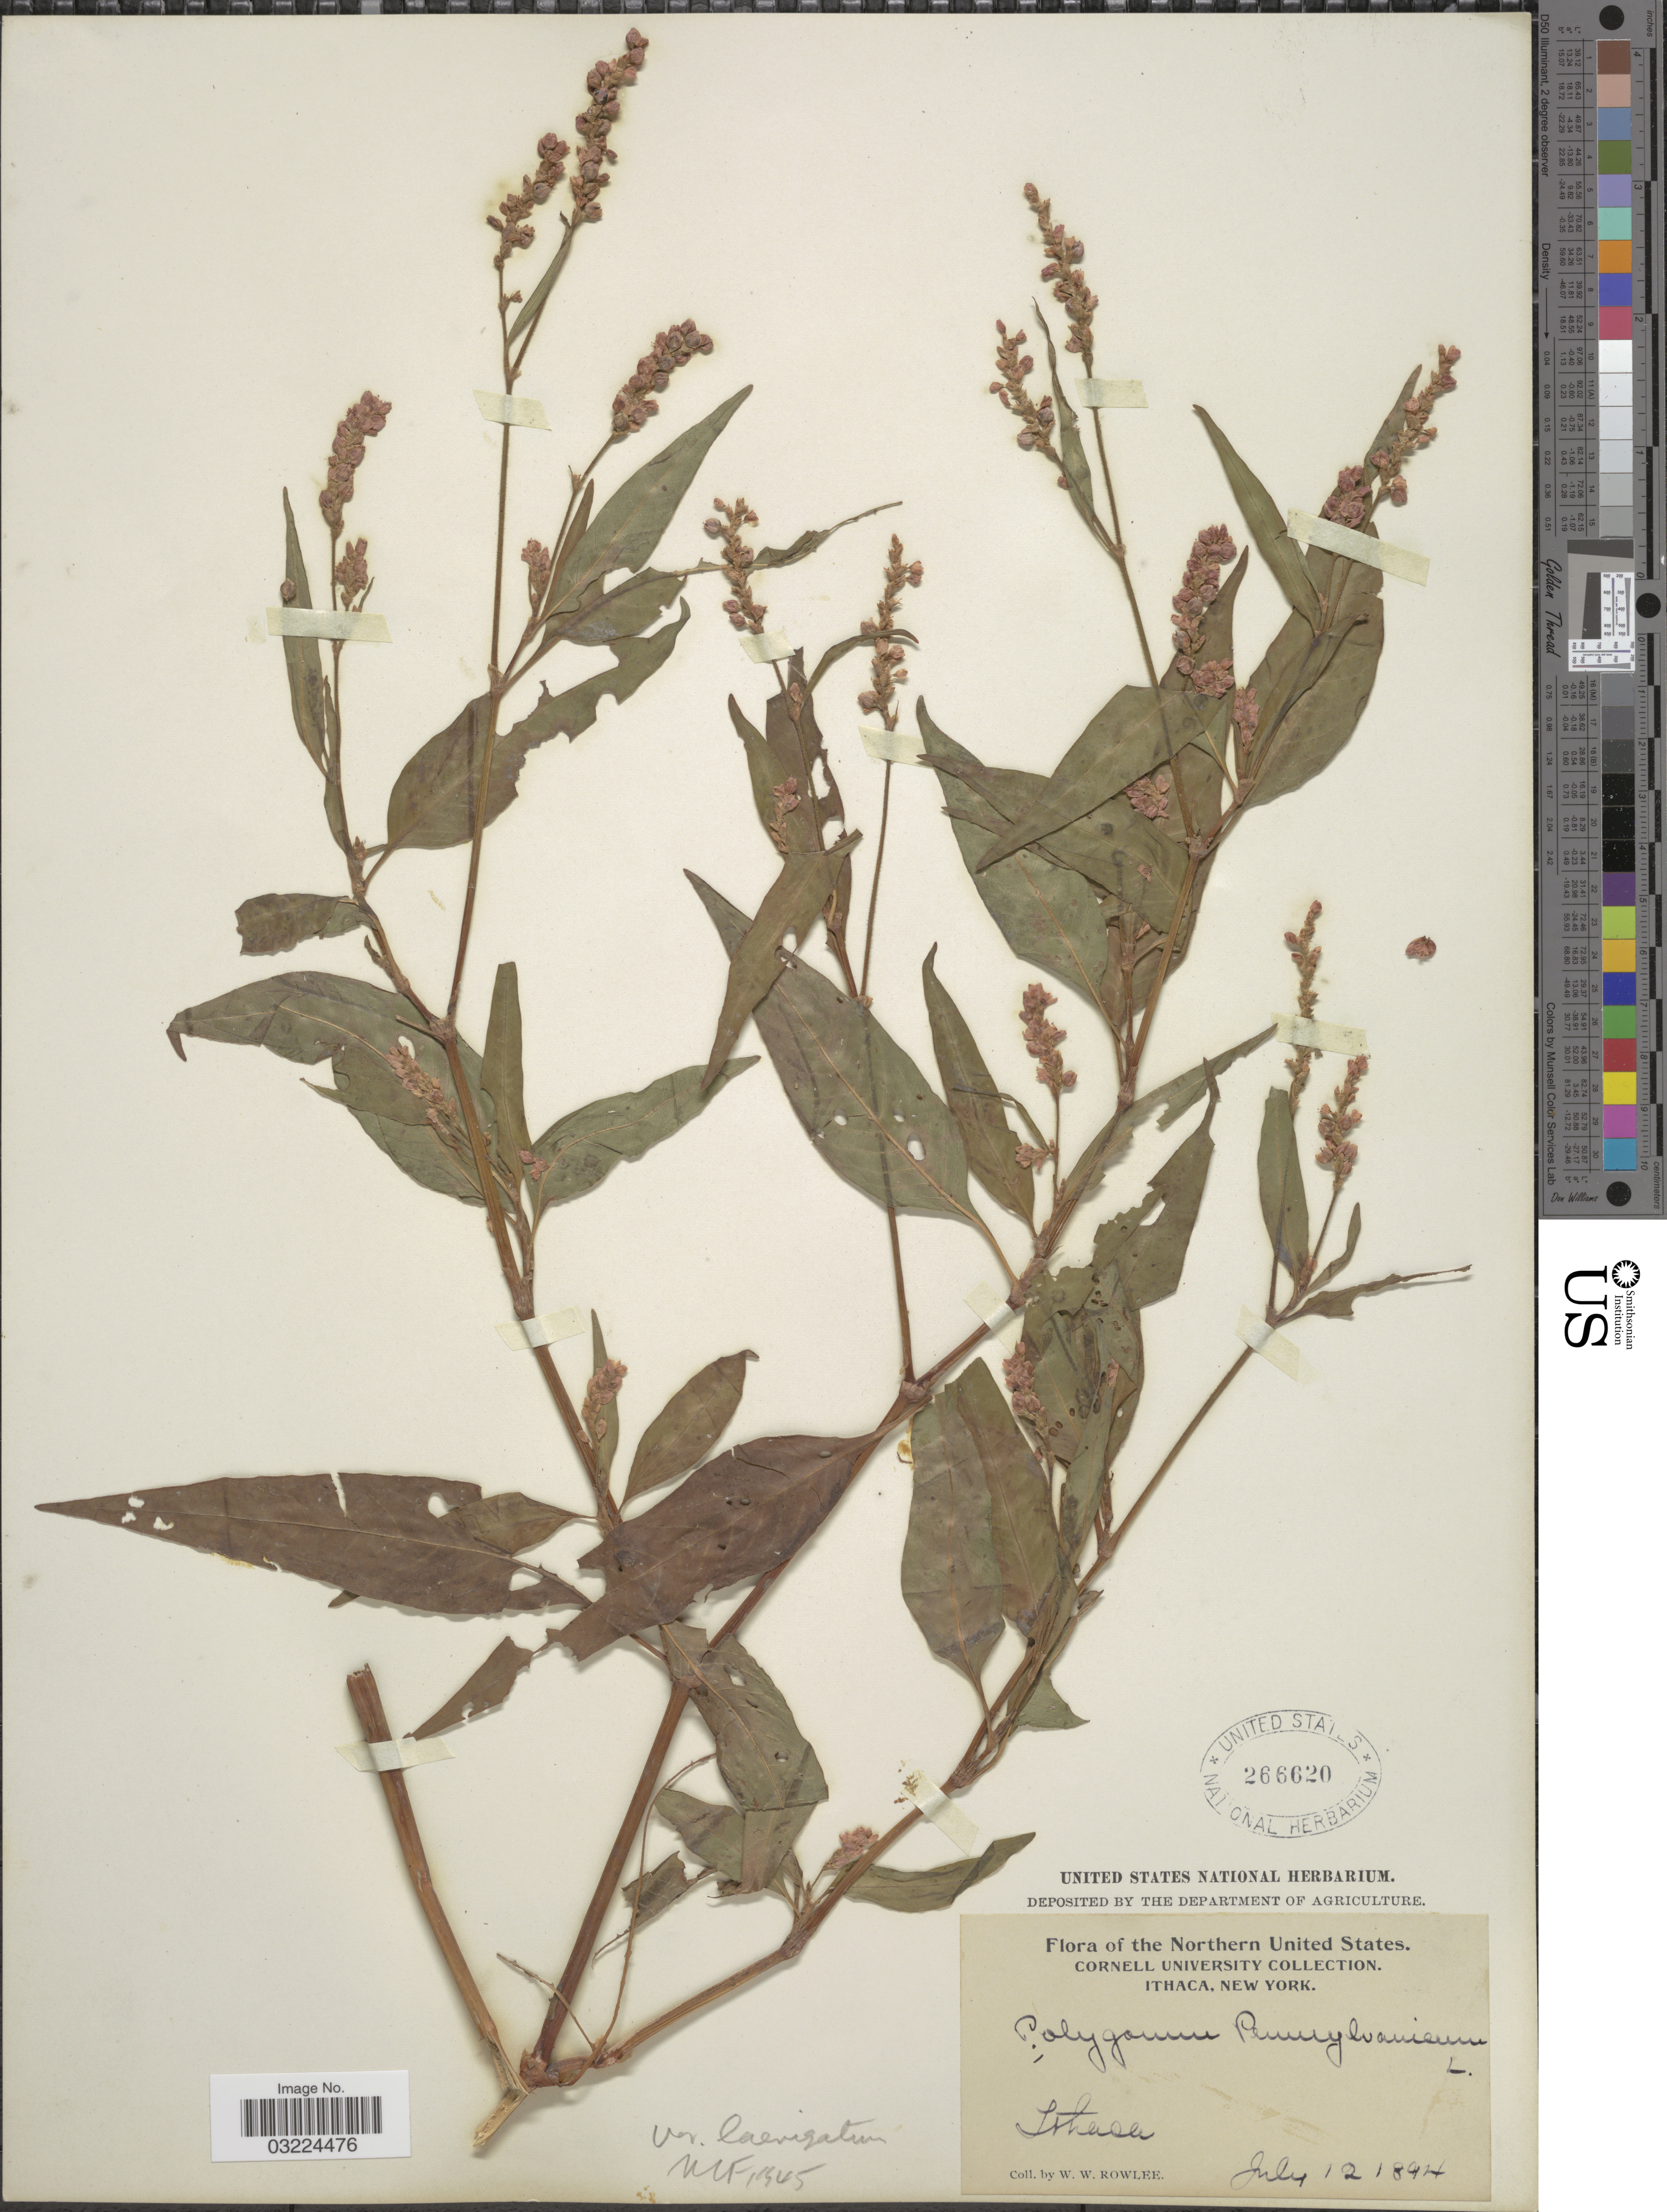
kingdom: Plantae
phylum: Tracheophyta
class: Magnoliopsida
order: Caryophyllales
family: Polygonaceae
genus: Persicaria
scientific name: Persicaria pensylvanica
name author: (L.) M. Gómez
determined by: Atha, D. E.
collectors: W. W. Rowlee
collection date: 1894-07-12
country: United States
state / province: New York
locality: Northern United States. Ithaca.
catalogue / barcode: US 266620